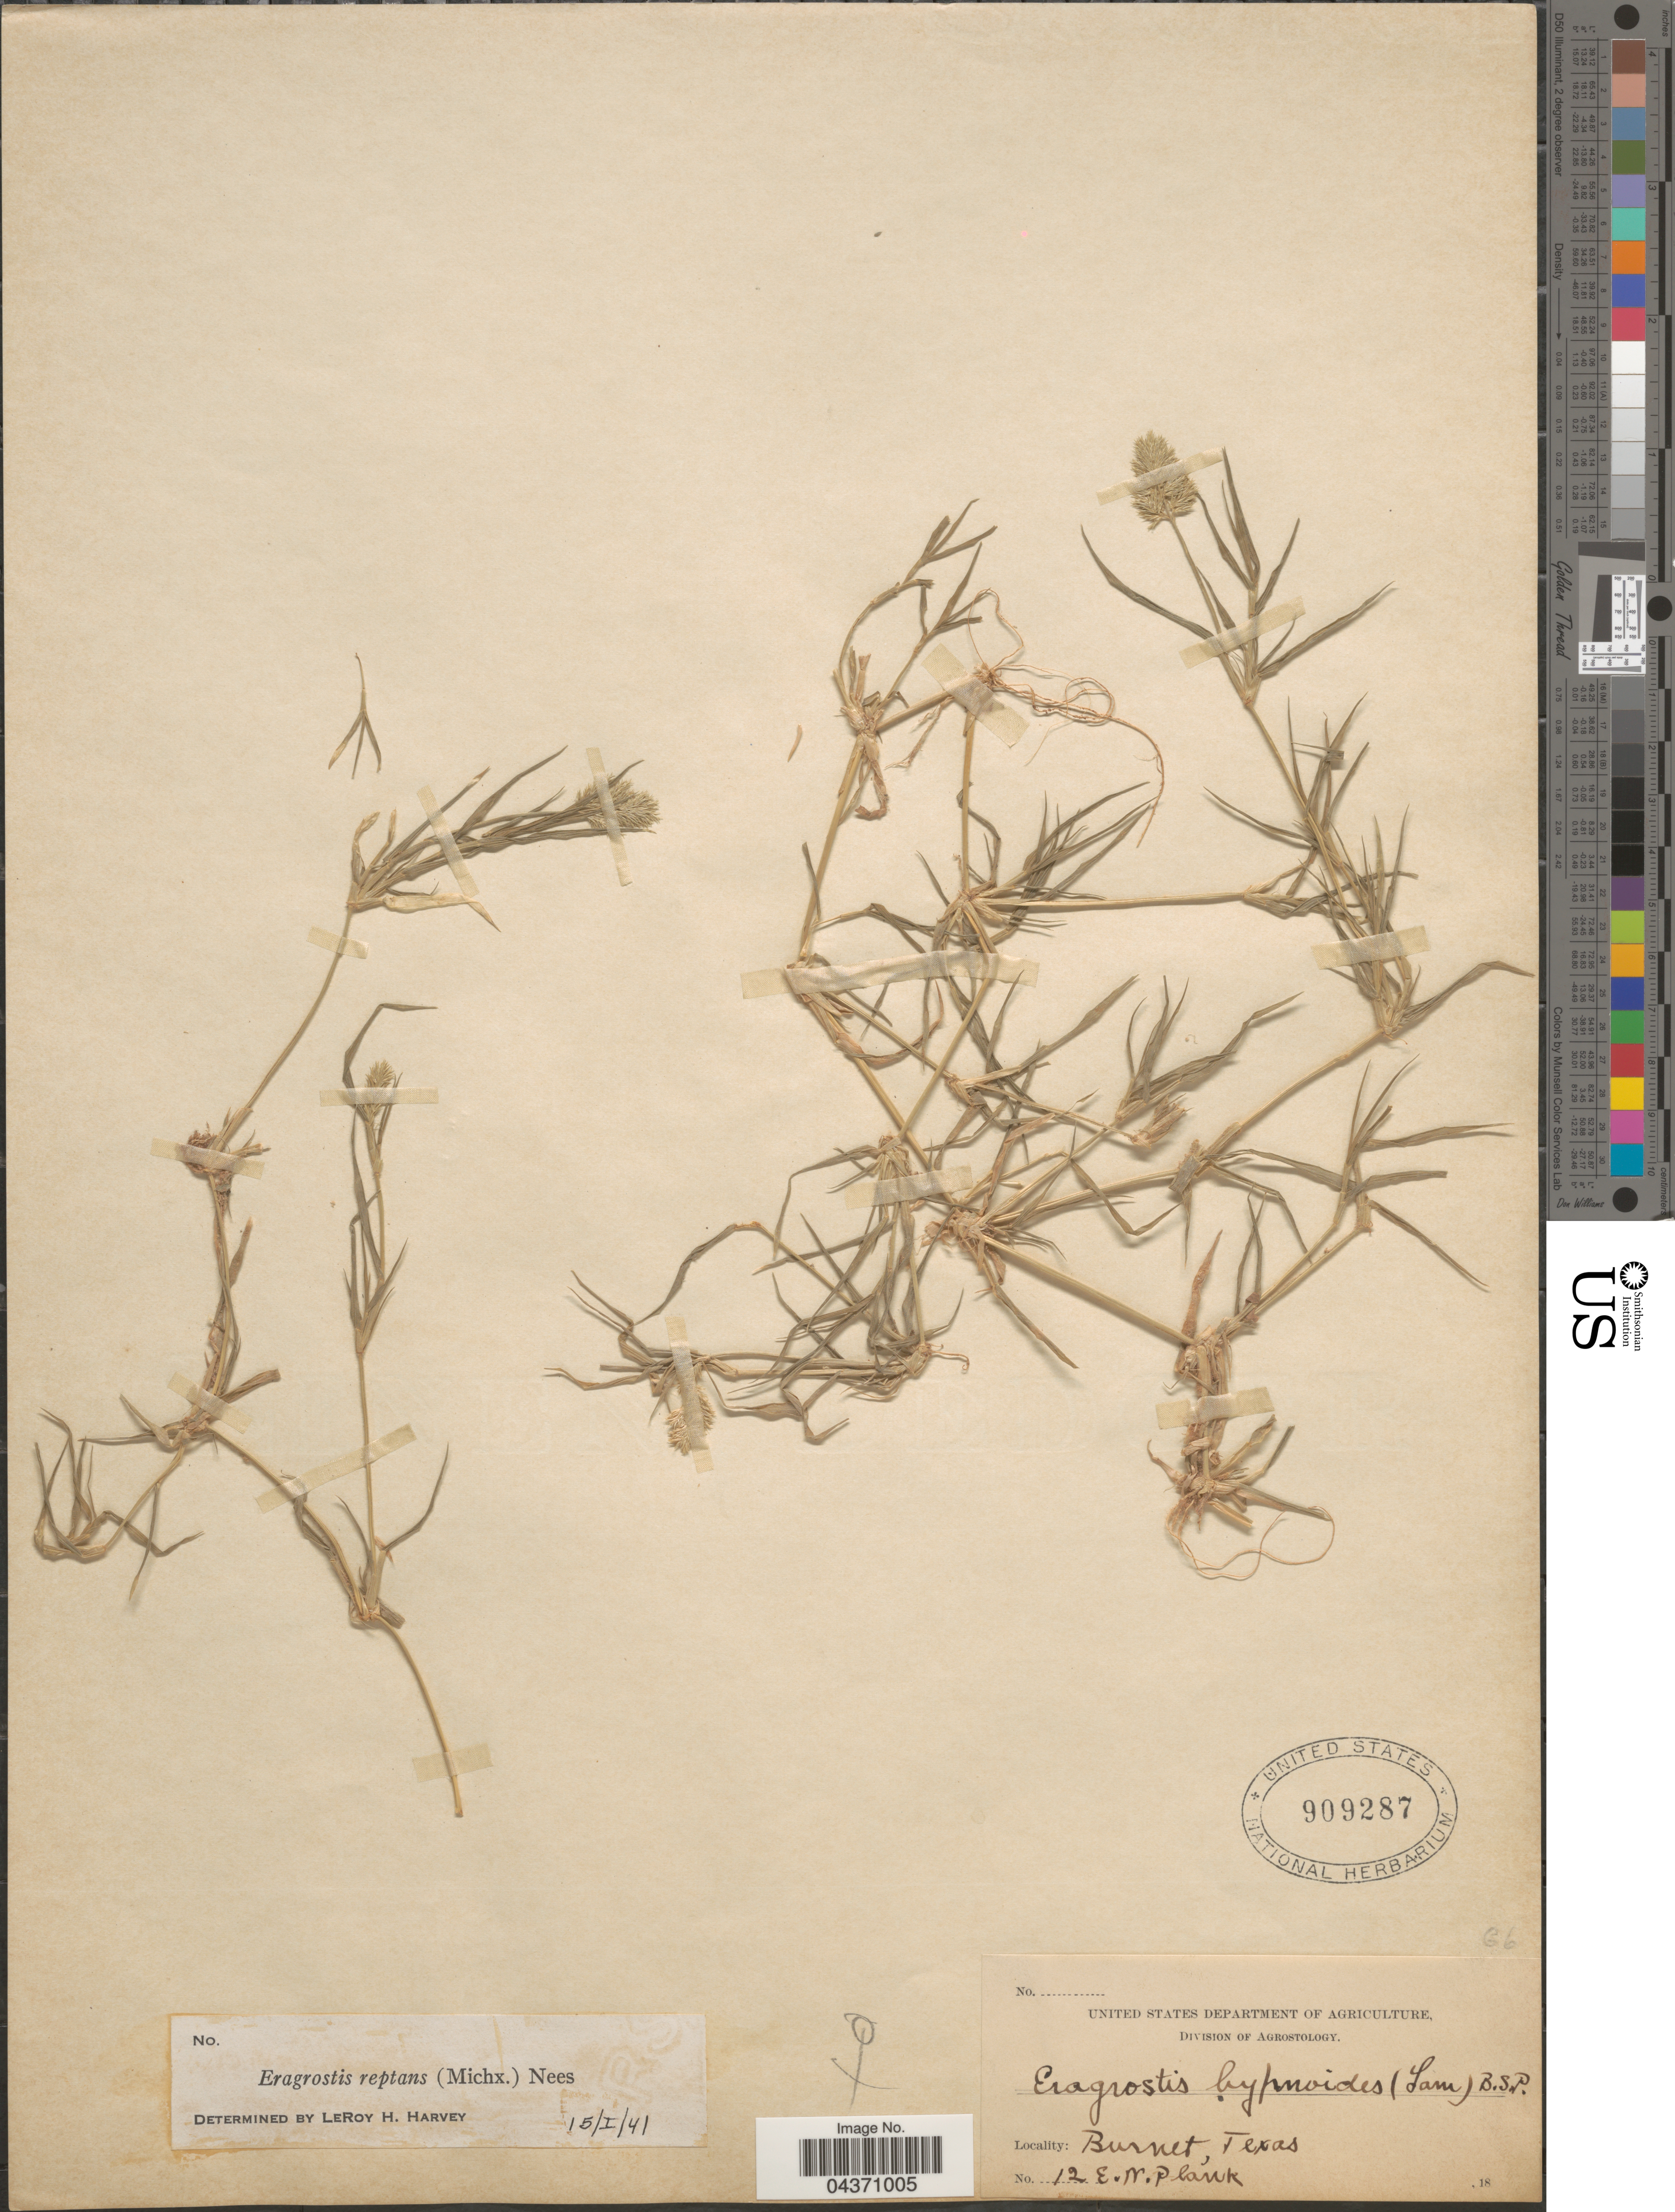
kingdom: Plantae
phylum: Tracheophyta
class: Liliopsida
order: Poales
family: Poaceae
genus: Eragrostis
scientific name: Eragrostis reptans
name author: (Michx.) Nees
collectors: E. Plank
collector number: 12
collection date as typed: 18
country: United States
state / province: Texas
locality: Burnet.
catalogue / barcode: US 909287